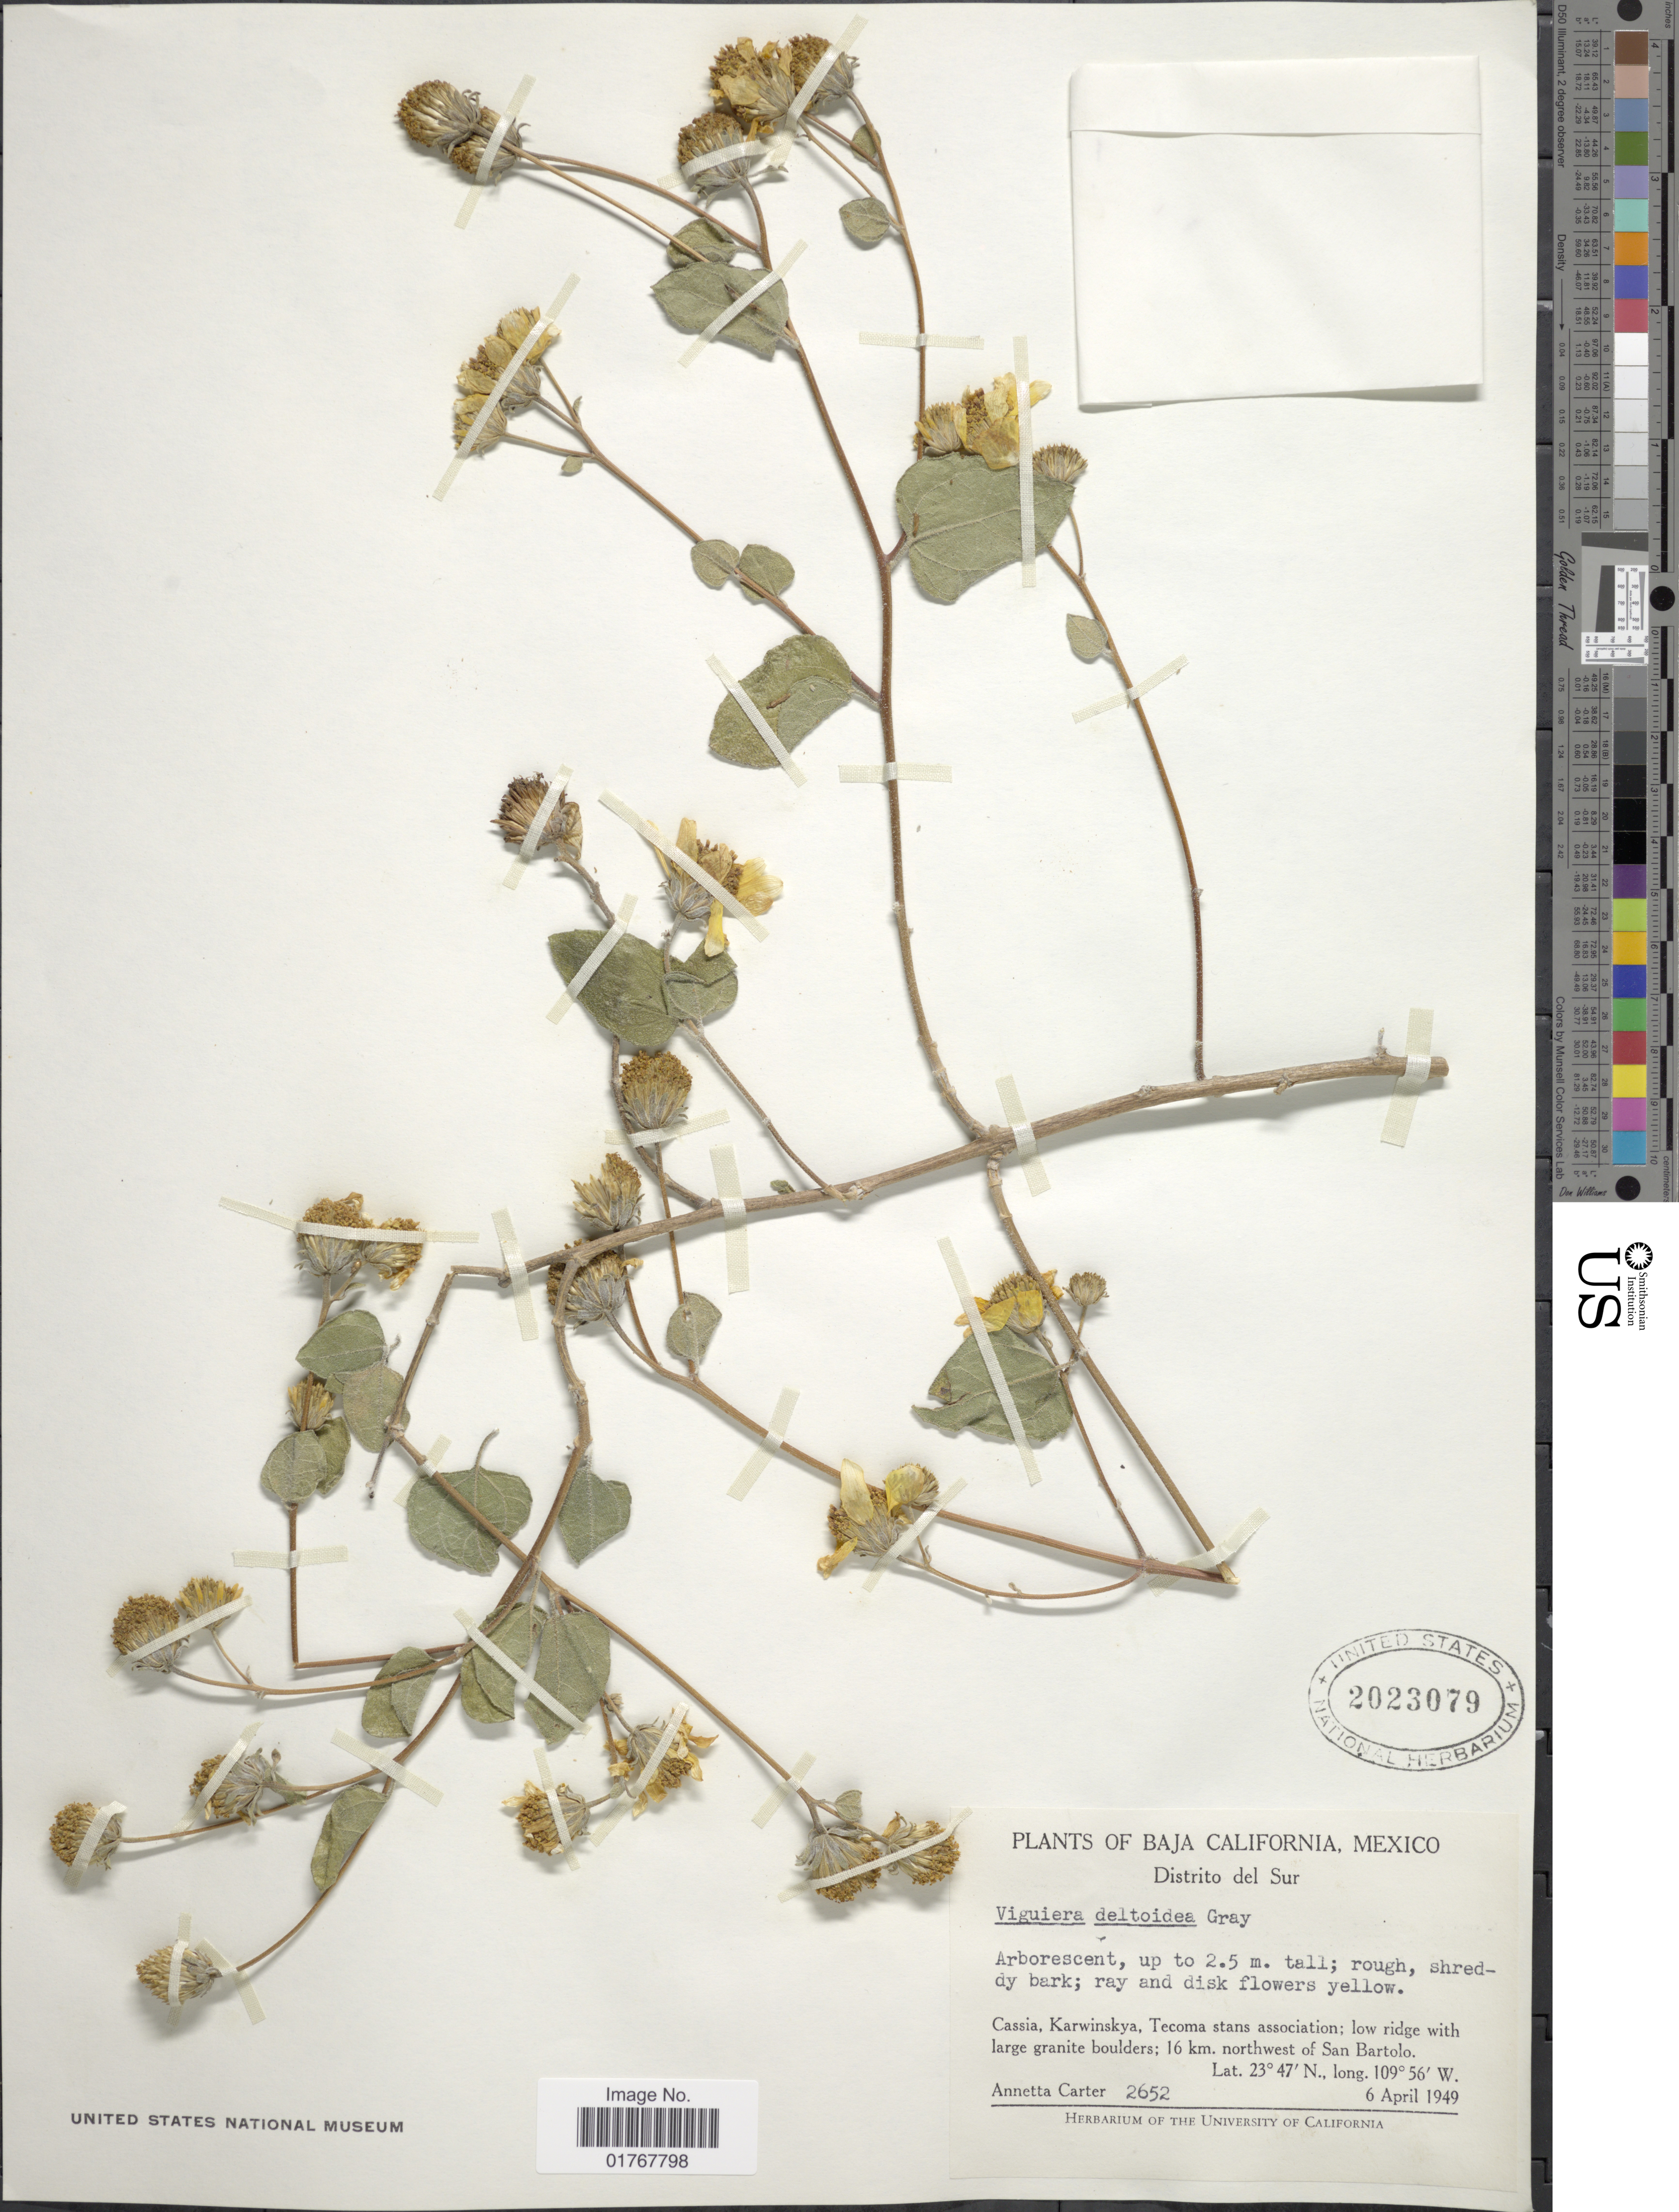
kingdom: Plantae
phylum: Tracheophyta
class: Magnoliopsida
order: Asterales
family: Asteraceae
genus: Viguiera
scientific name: Viguiera deltoidea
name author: A. Gray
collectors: A. Carter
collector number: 2652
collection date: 1949-04-06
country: Mexico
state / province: Baja California Sur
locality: Distrito del Sur, 16 km northwest of San Bartolo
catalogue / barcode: US 2023079